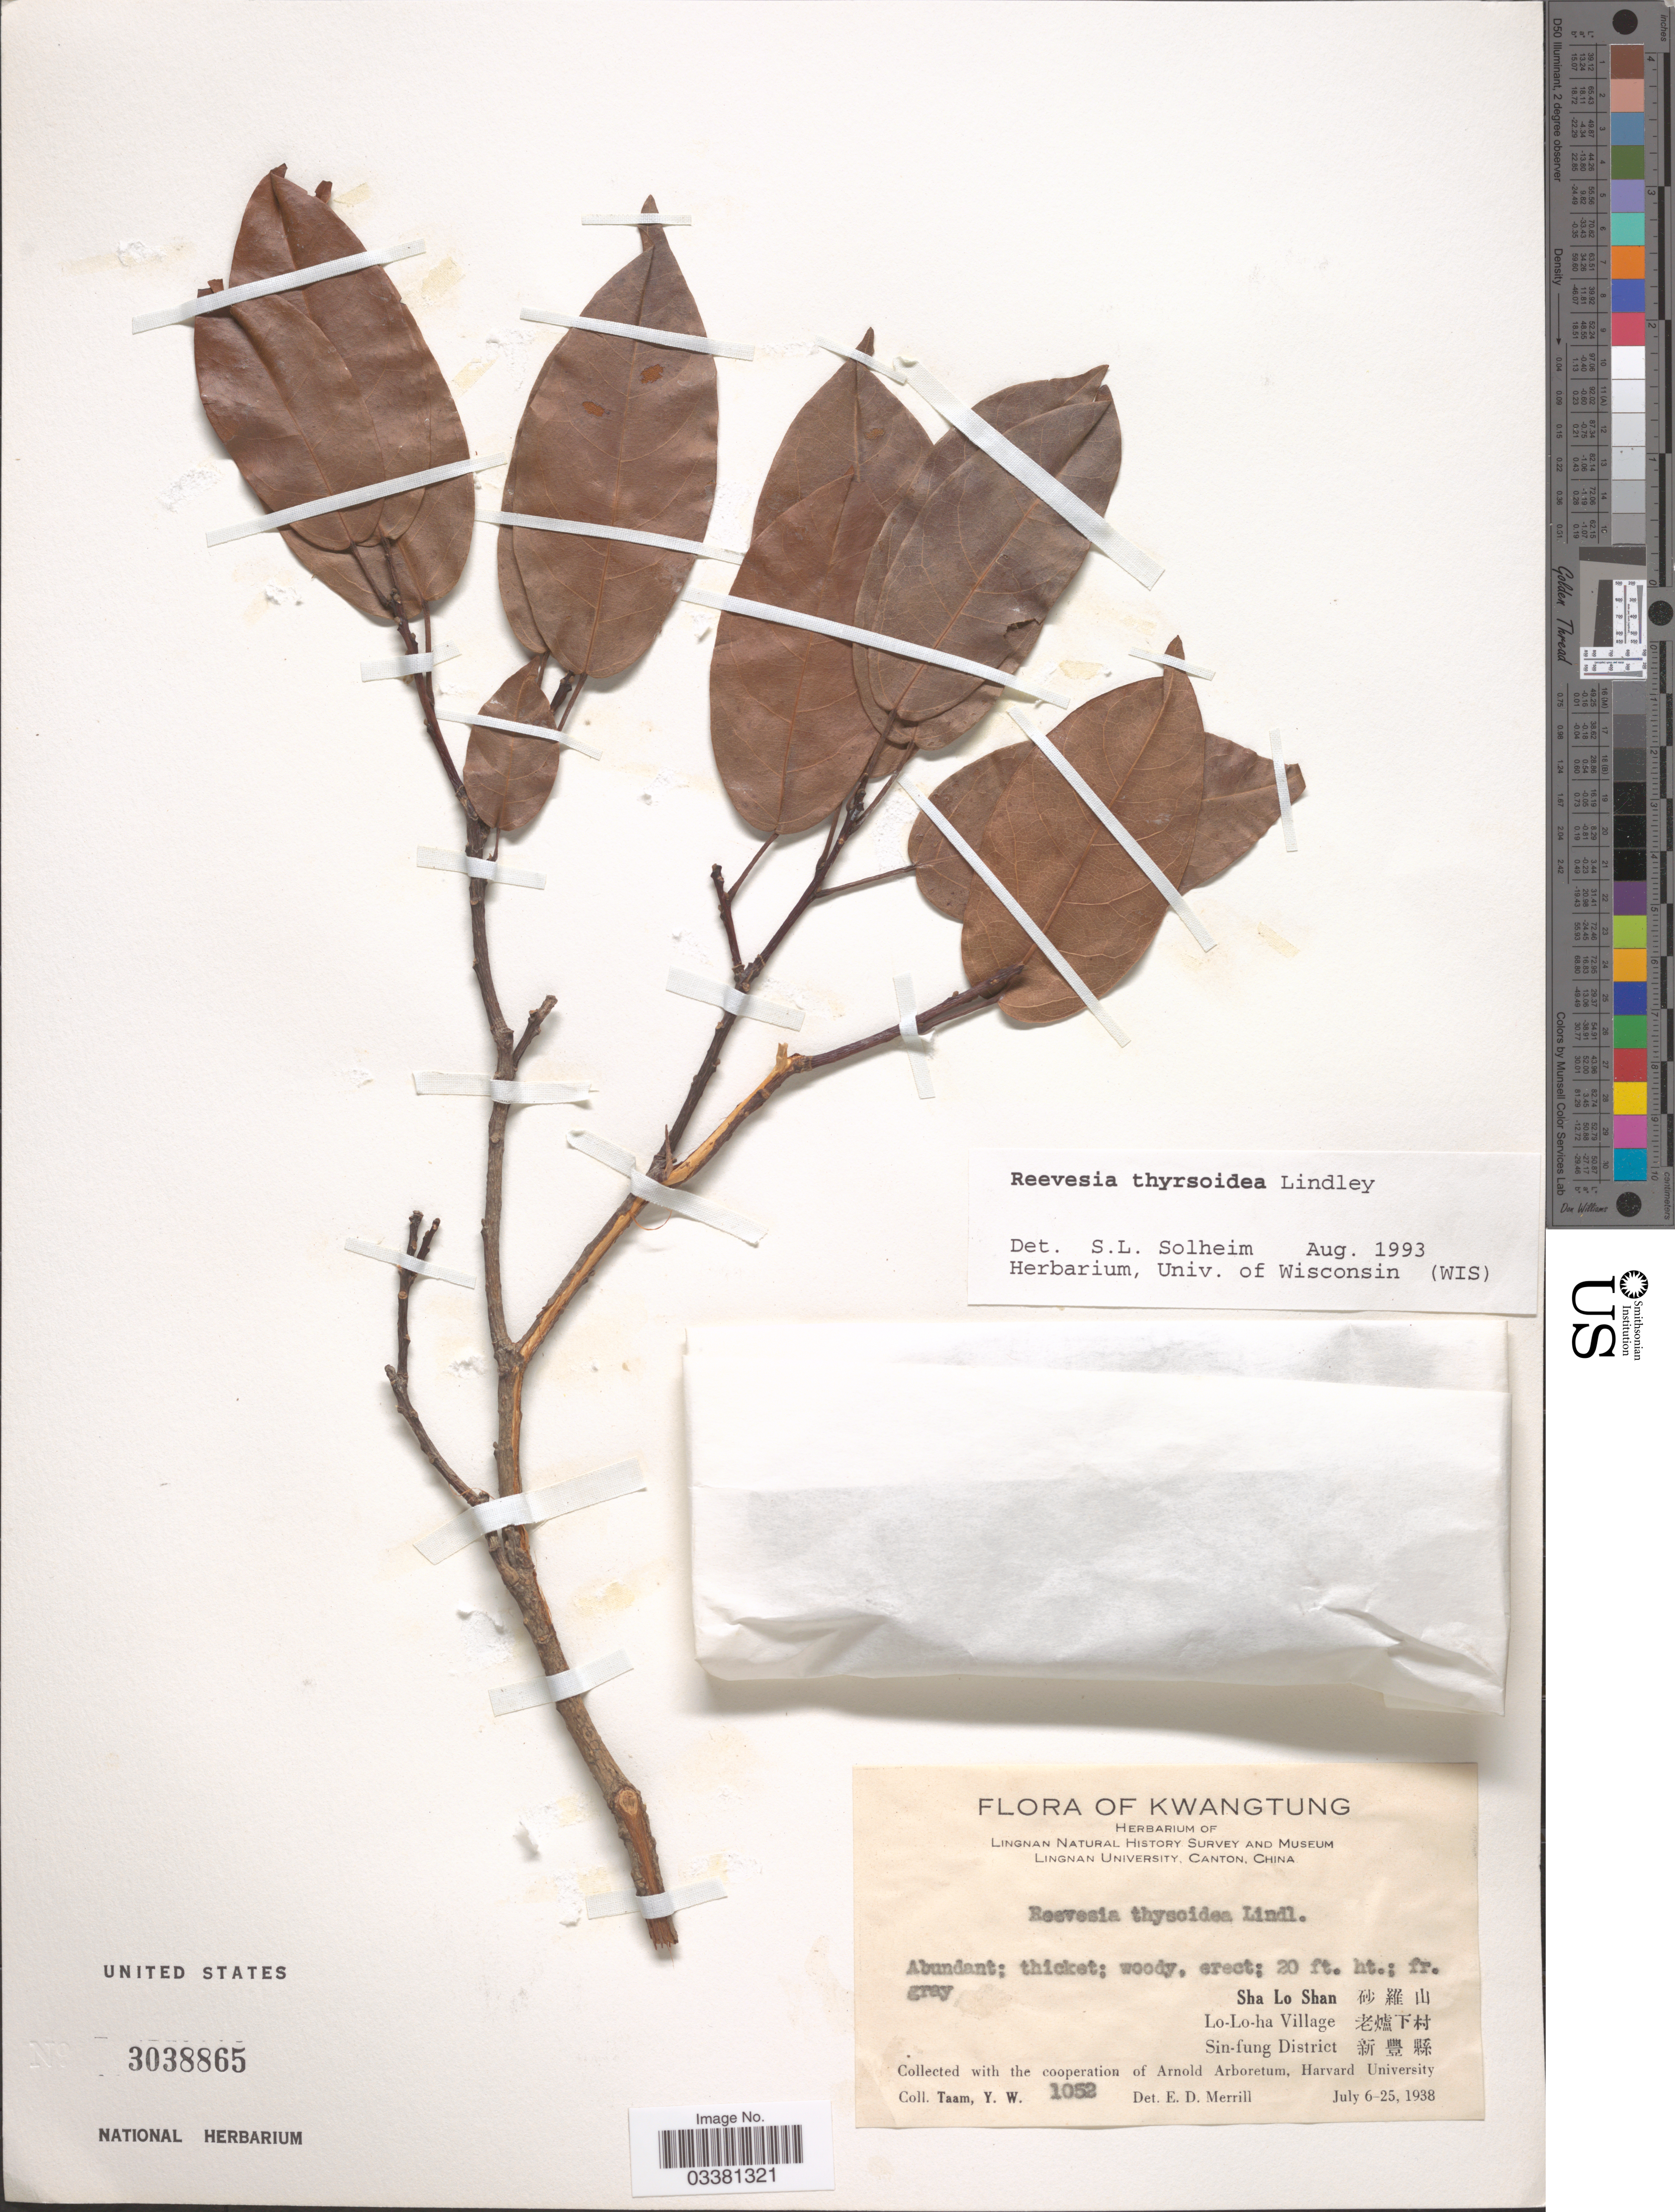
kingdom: Plantae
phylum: Tracheophyta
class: Magnoliopsida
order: Malvales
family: Malvaceae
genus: Reevesia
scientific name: Reevesia thyrsoidea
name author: Lindl.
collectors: Y. W. Taam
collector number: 1052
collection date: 1938-07-06/1938-07-25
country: China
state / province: Guangdong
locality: Kwangtung. Sha Lo Shan X. Lo-Lo-ha Village X. Sin-fung District X.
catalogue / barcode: US 3038865